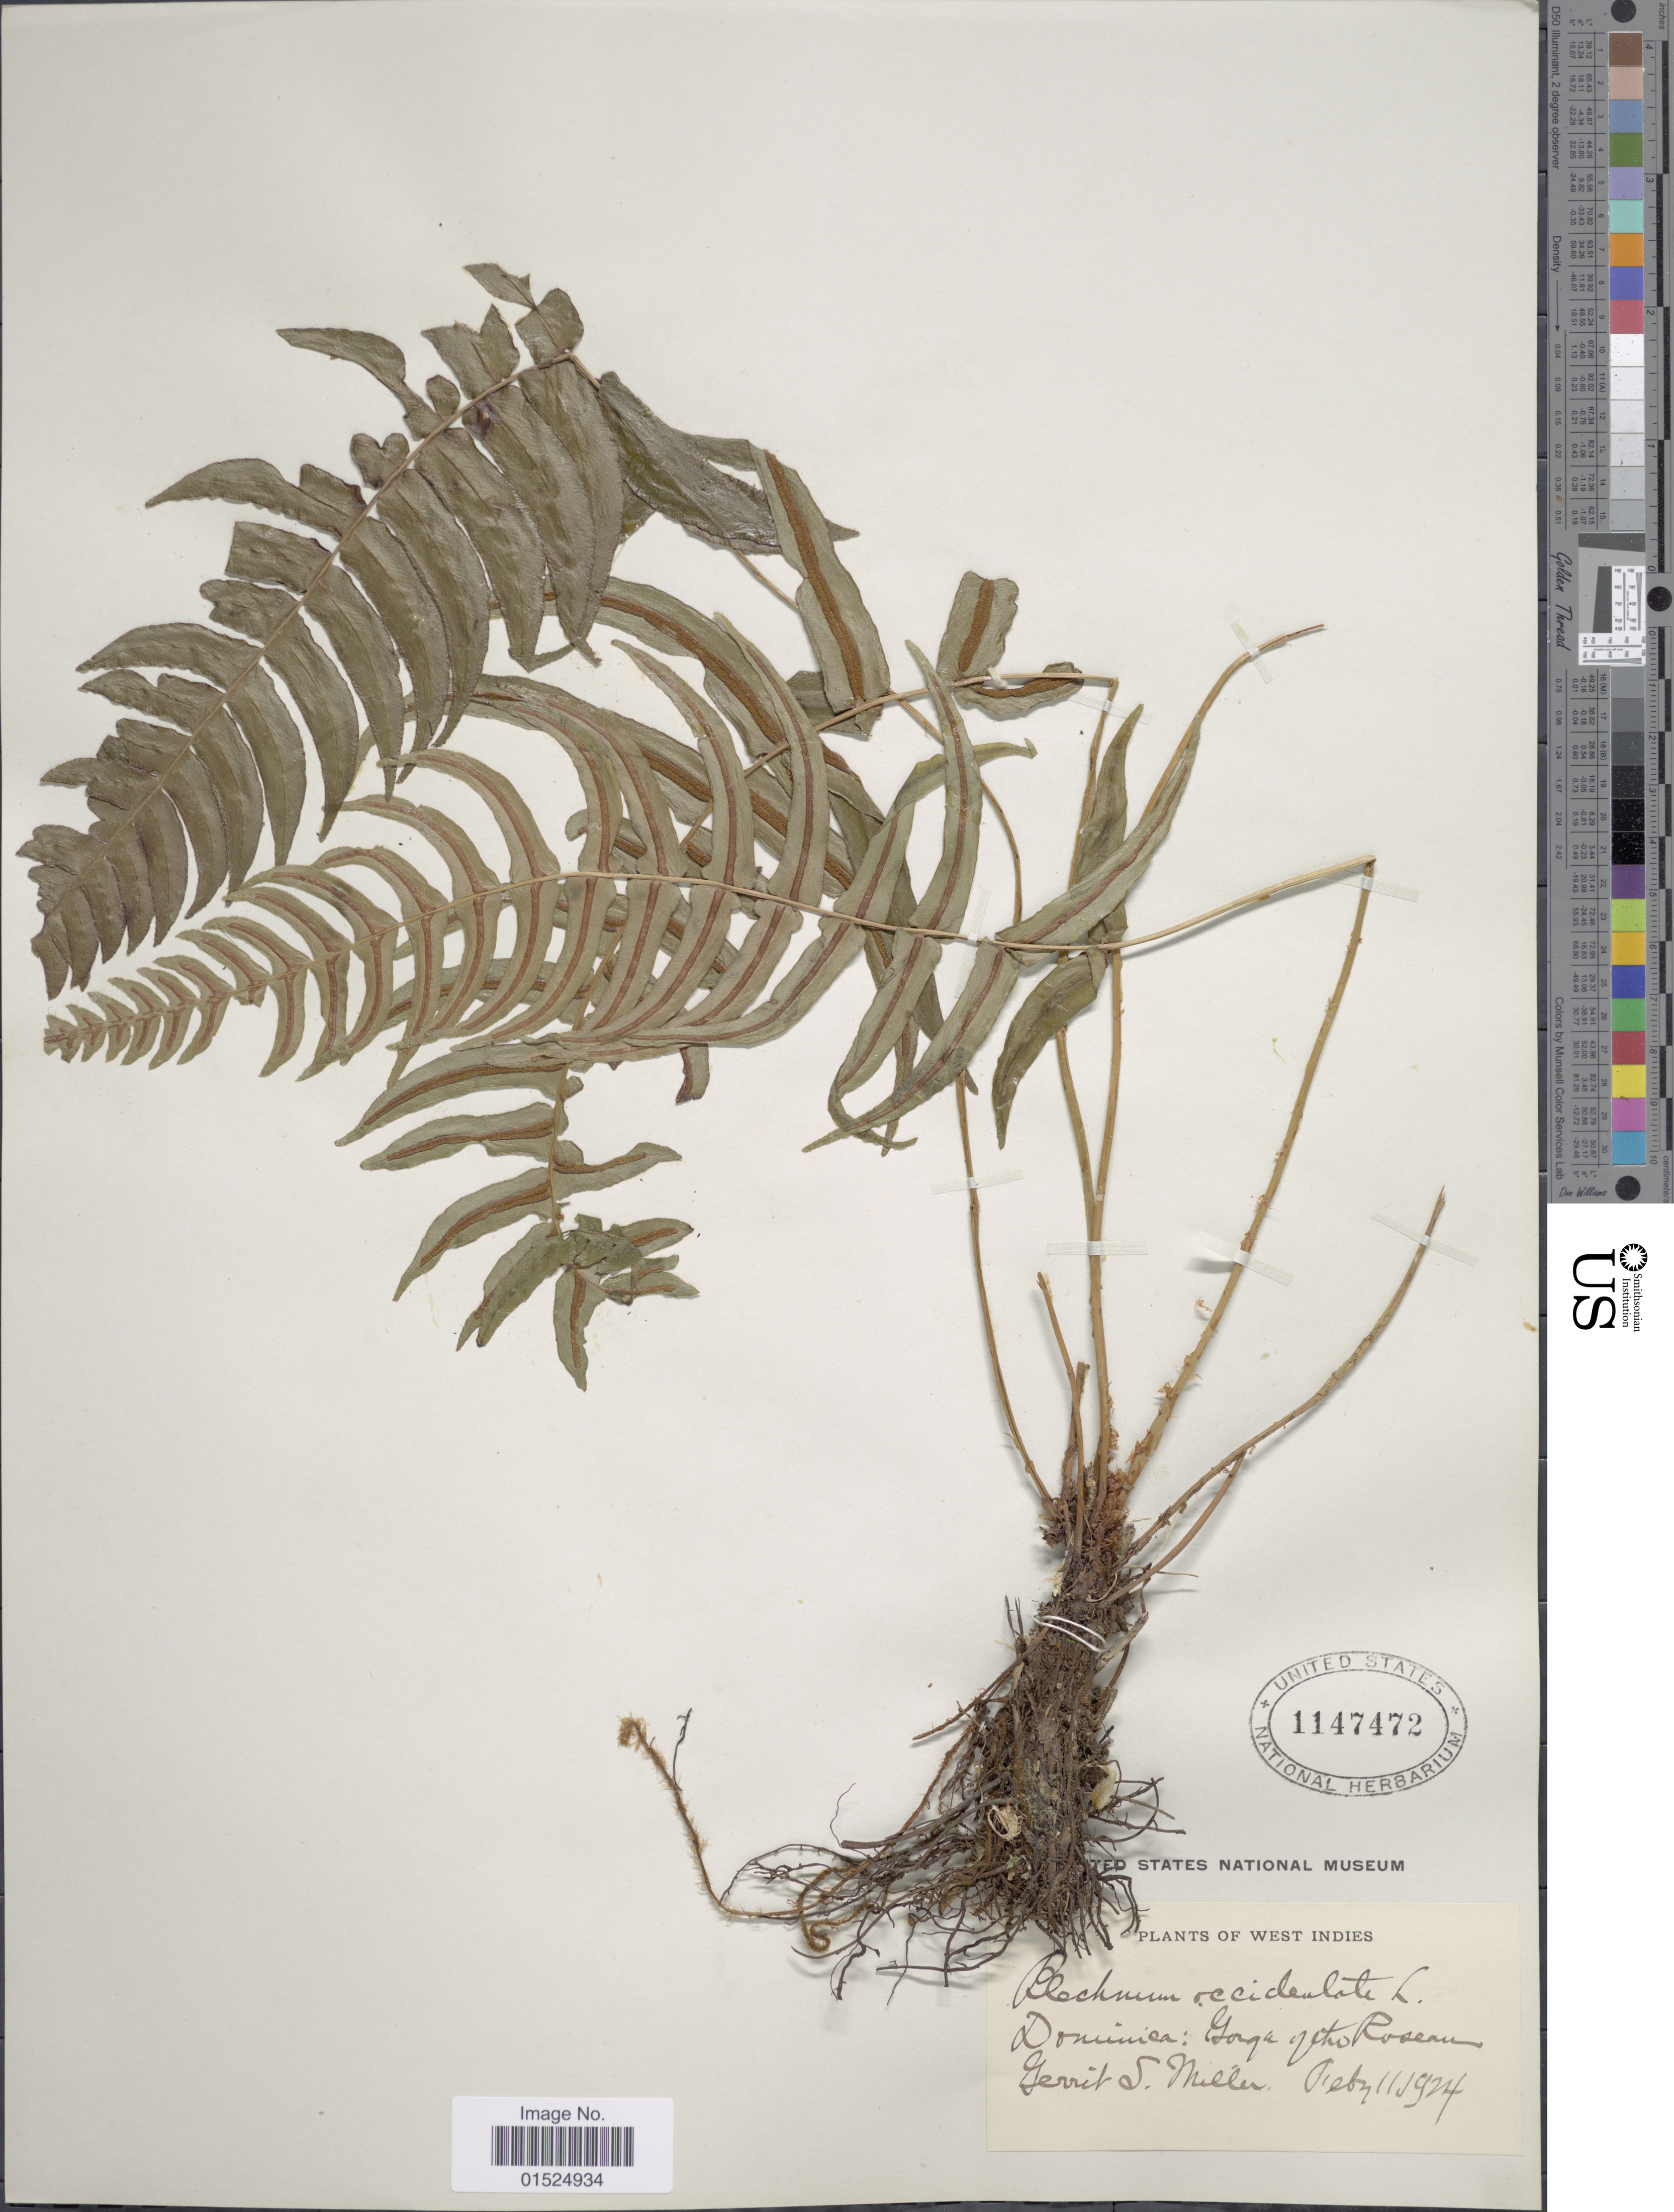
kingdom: Plantae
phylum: Tracheophyta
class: Polypodiopsida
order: Polypodiales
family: Blechnaceae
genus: Blechnum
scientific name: Blechnum occidentale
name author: L.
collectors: G. S. Miller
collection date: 1924-02-11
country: Dominica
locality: Gorge Mt Roseau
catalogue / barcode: US 1147472